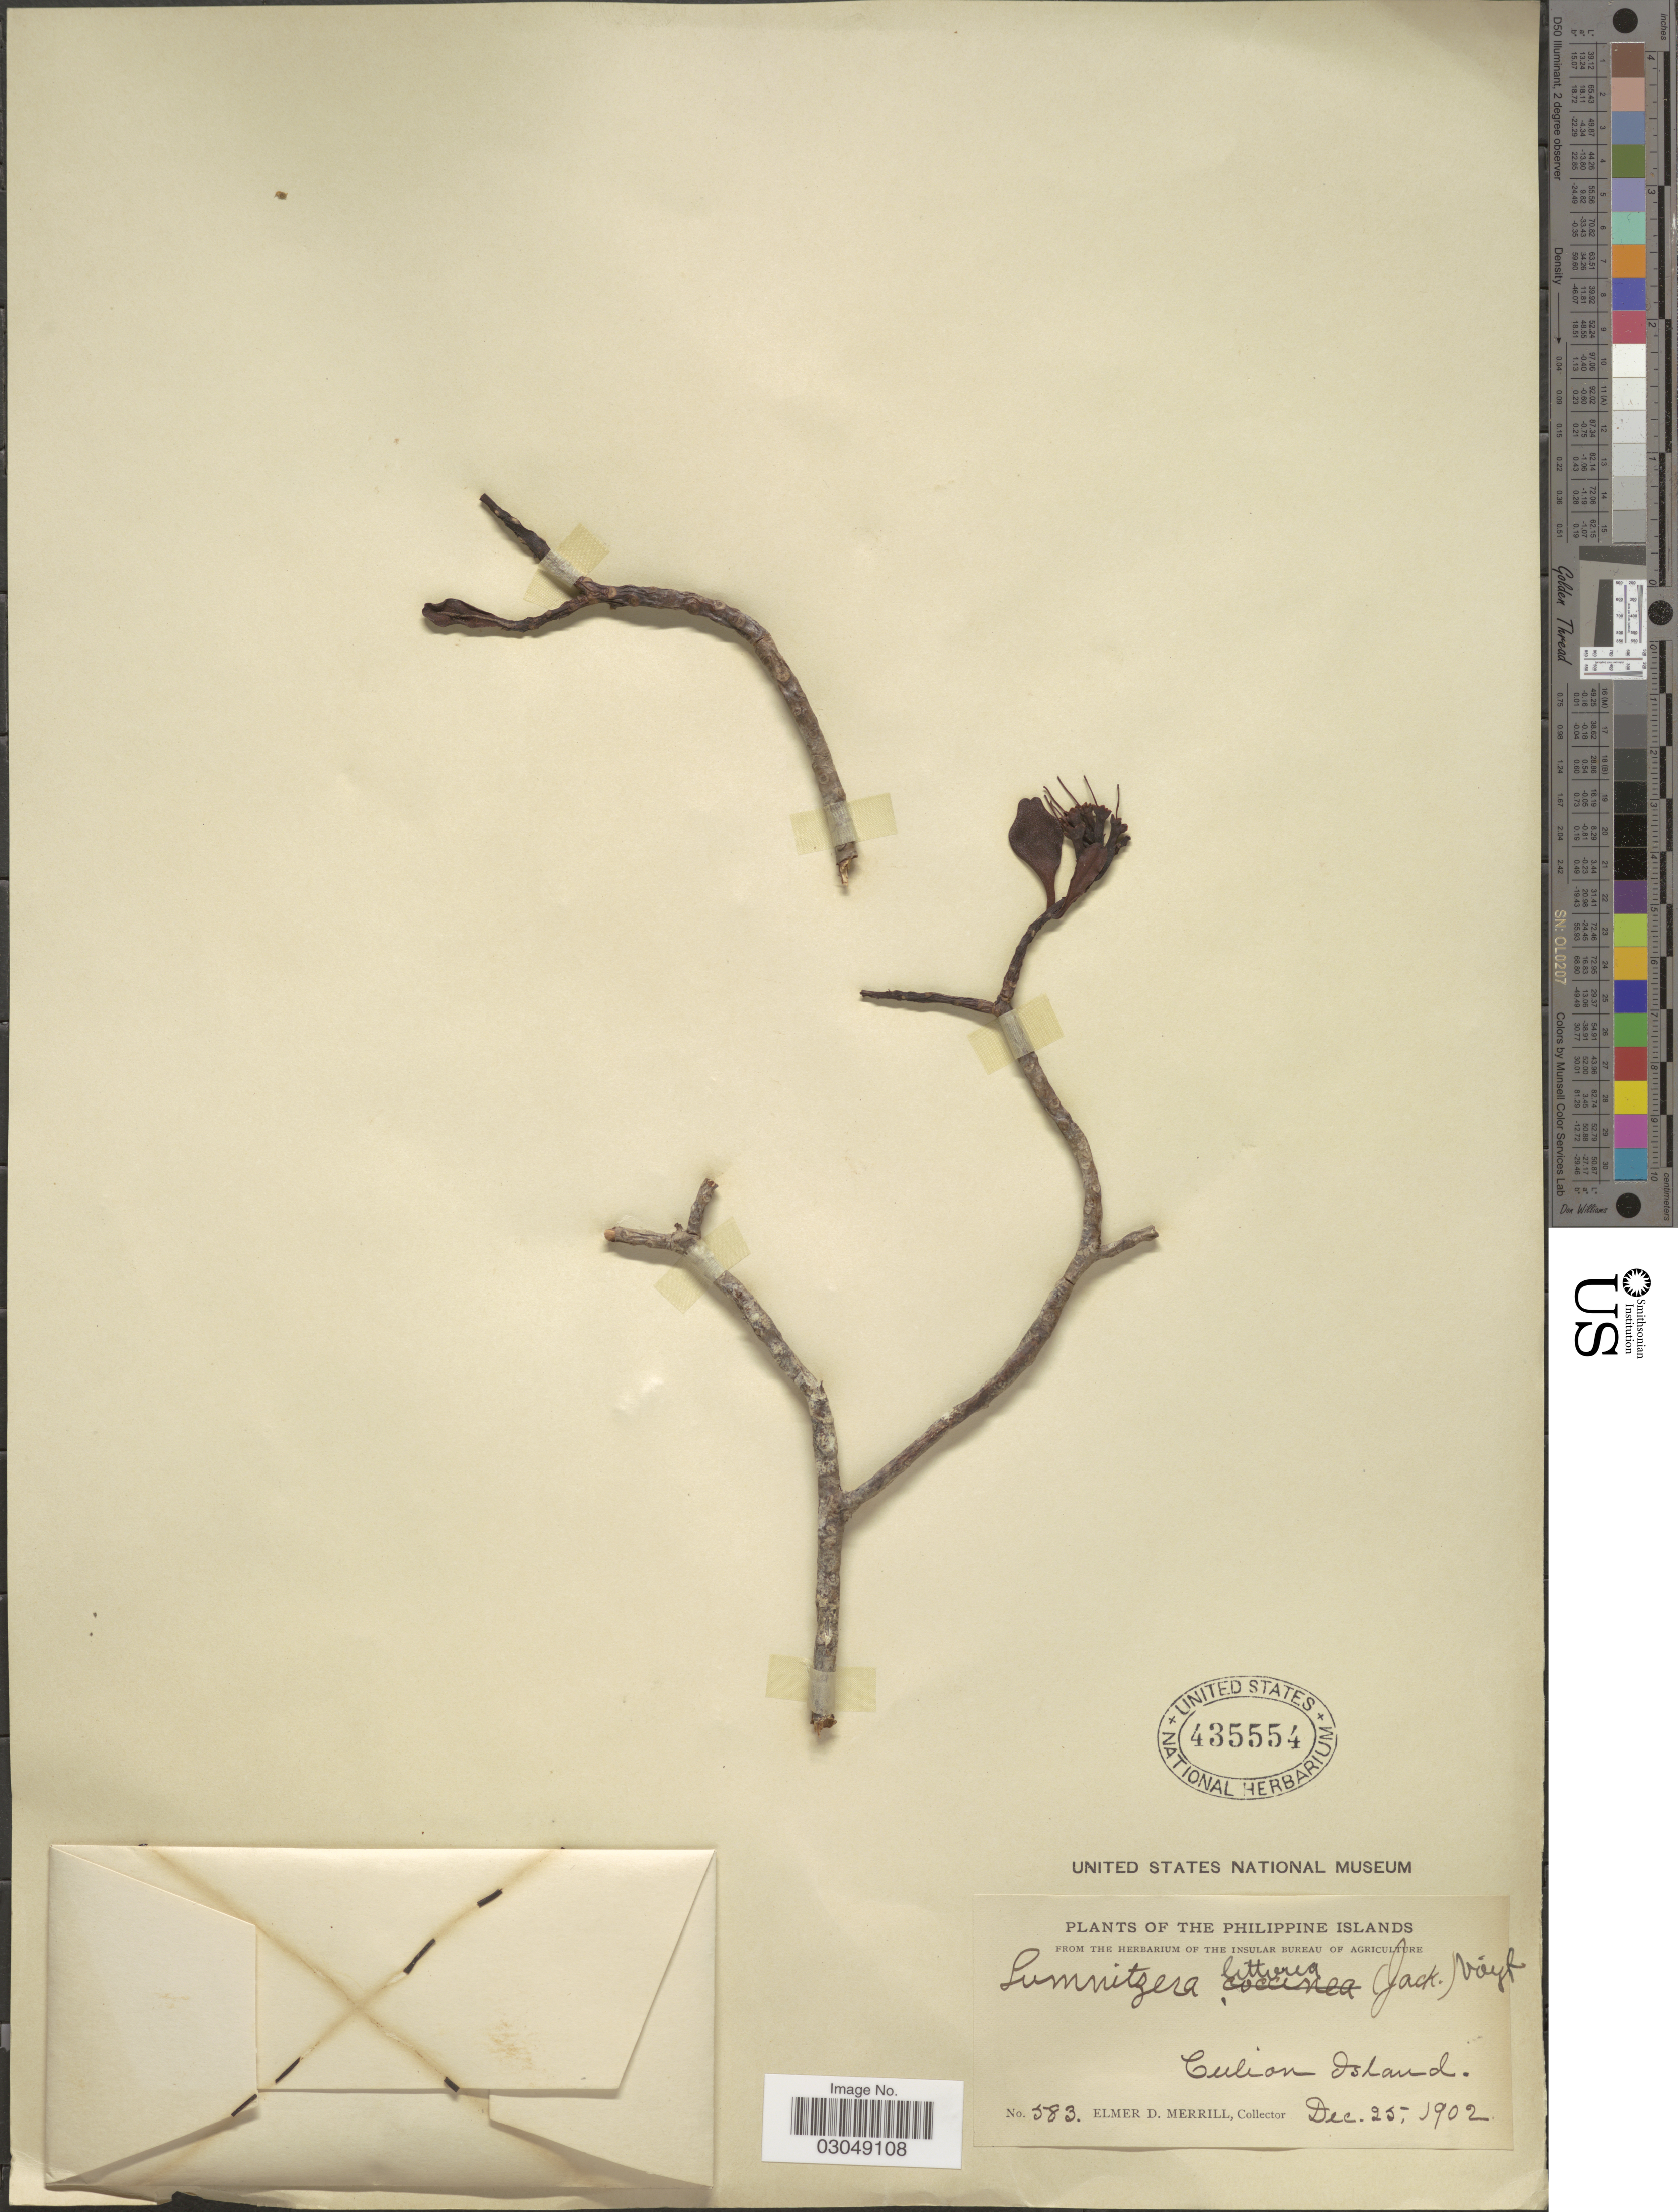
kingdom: Plantae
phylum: Tracheophyta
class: Magnoliopsida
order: Myrtales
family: Combretaceae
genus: Lumnitzera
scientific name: Lumnitzera littorea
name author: (Jack) Voight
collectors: E. D. Merrill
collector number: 583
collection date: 1902-12-25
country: Philippines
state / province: Mimaropa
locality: Culion Island.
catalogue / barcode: US 435554